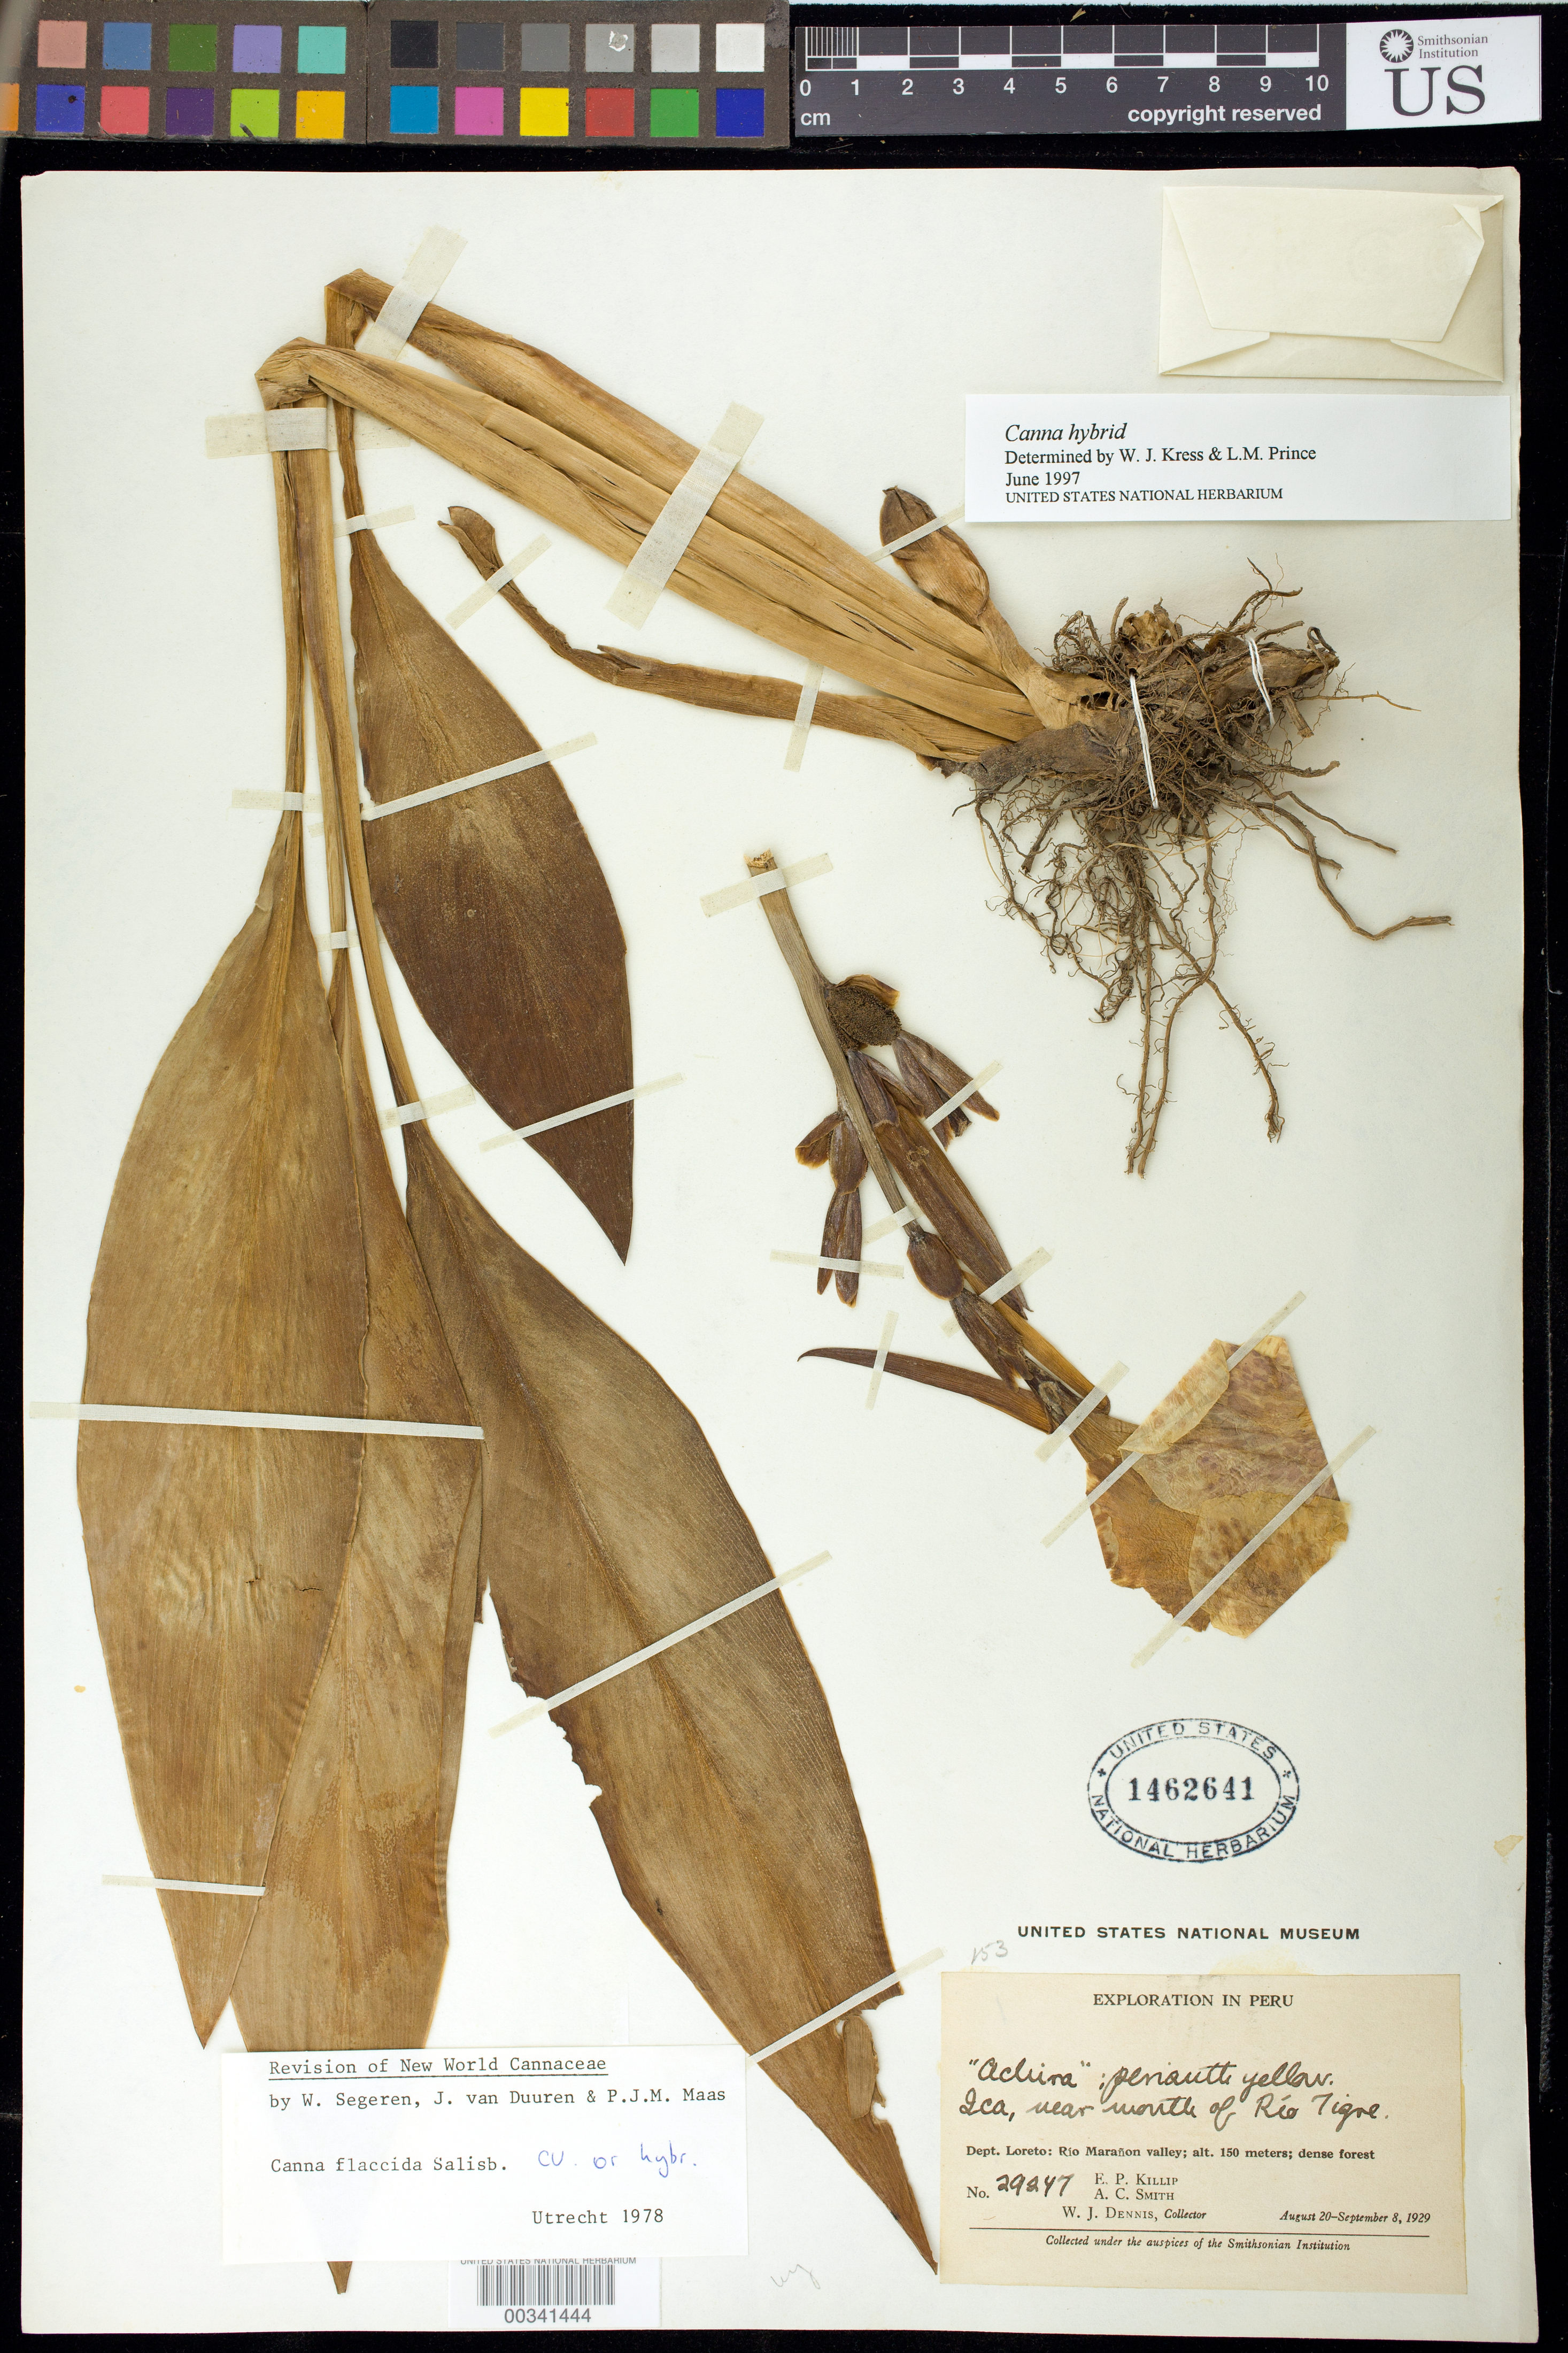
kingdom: Plantae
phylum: Tracheophyta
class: Liliopsida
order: Zingiberales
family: Cannaceae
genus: Canna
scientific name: Canna sp. (hybrid)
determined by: Segeren, W.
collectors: W. J. Dennis, E. P. Killip & A. C. Smith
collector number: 29247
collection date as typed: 20 Aug 1929 to 08 Sep 1929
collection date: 1929-08-20/1929-09-08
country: Peru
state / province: Loreto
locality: Ica, near mouth of rio tigre, rio maranon valley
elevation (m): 150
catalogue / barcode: US 1462641